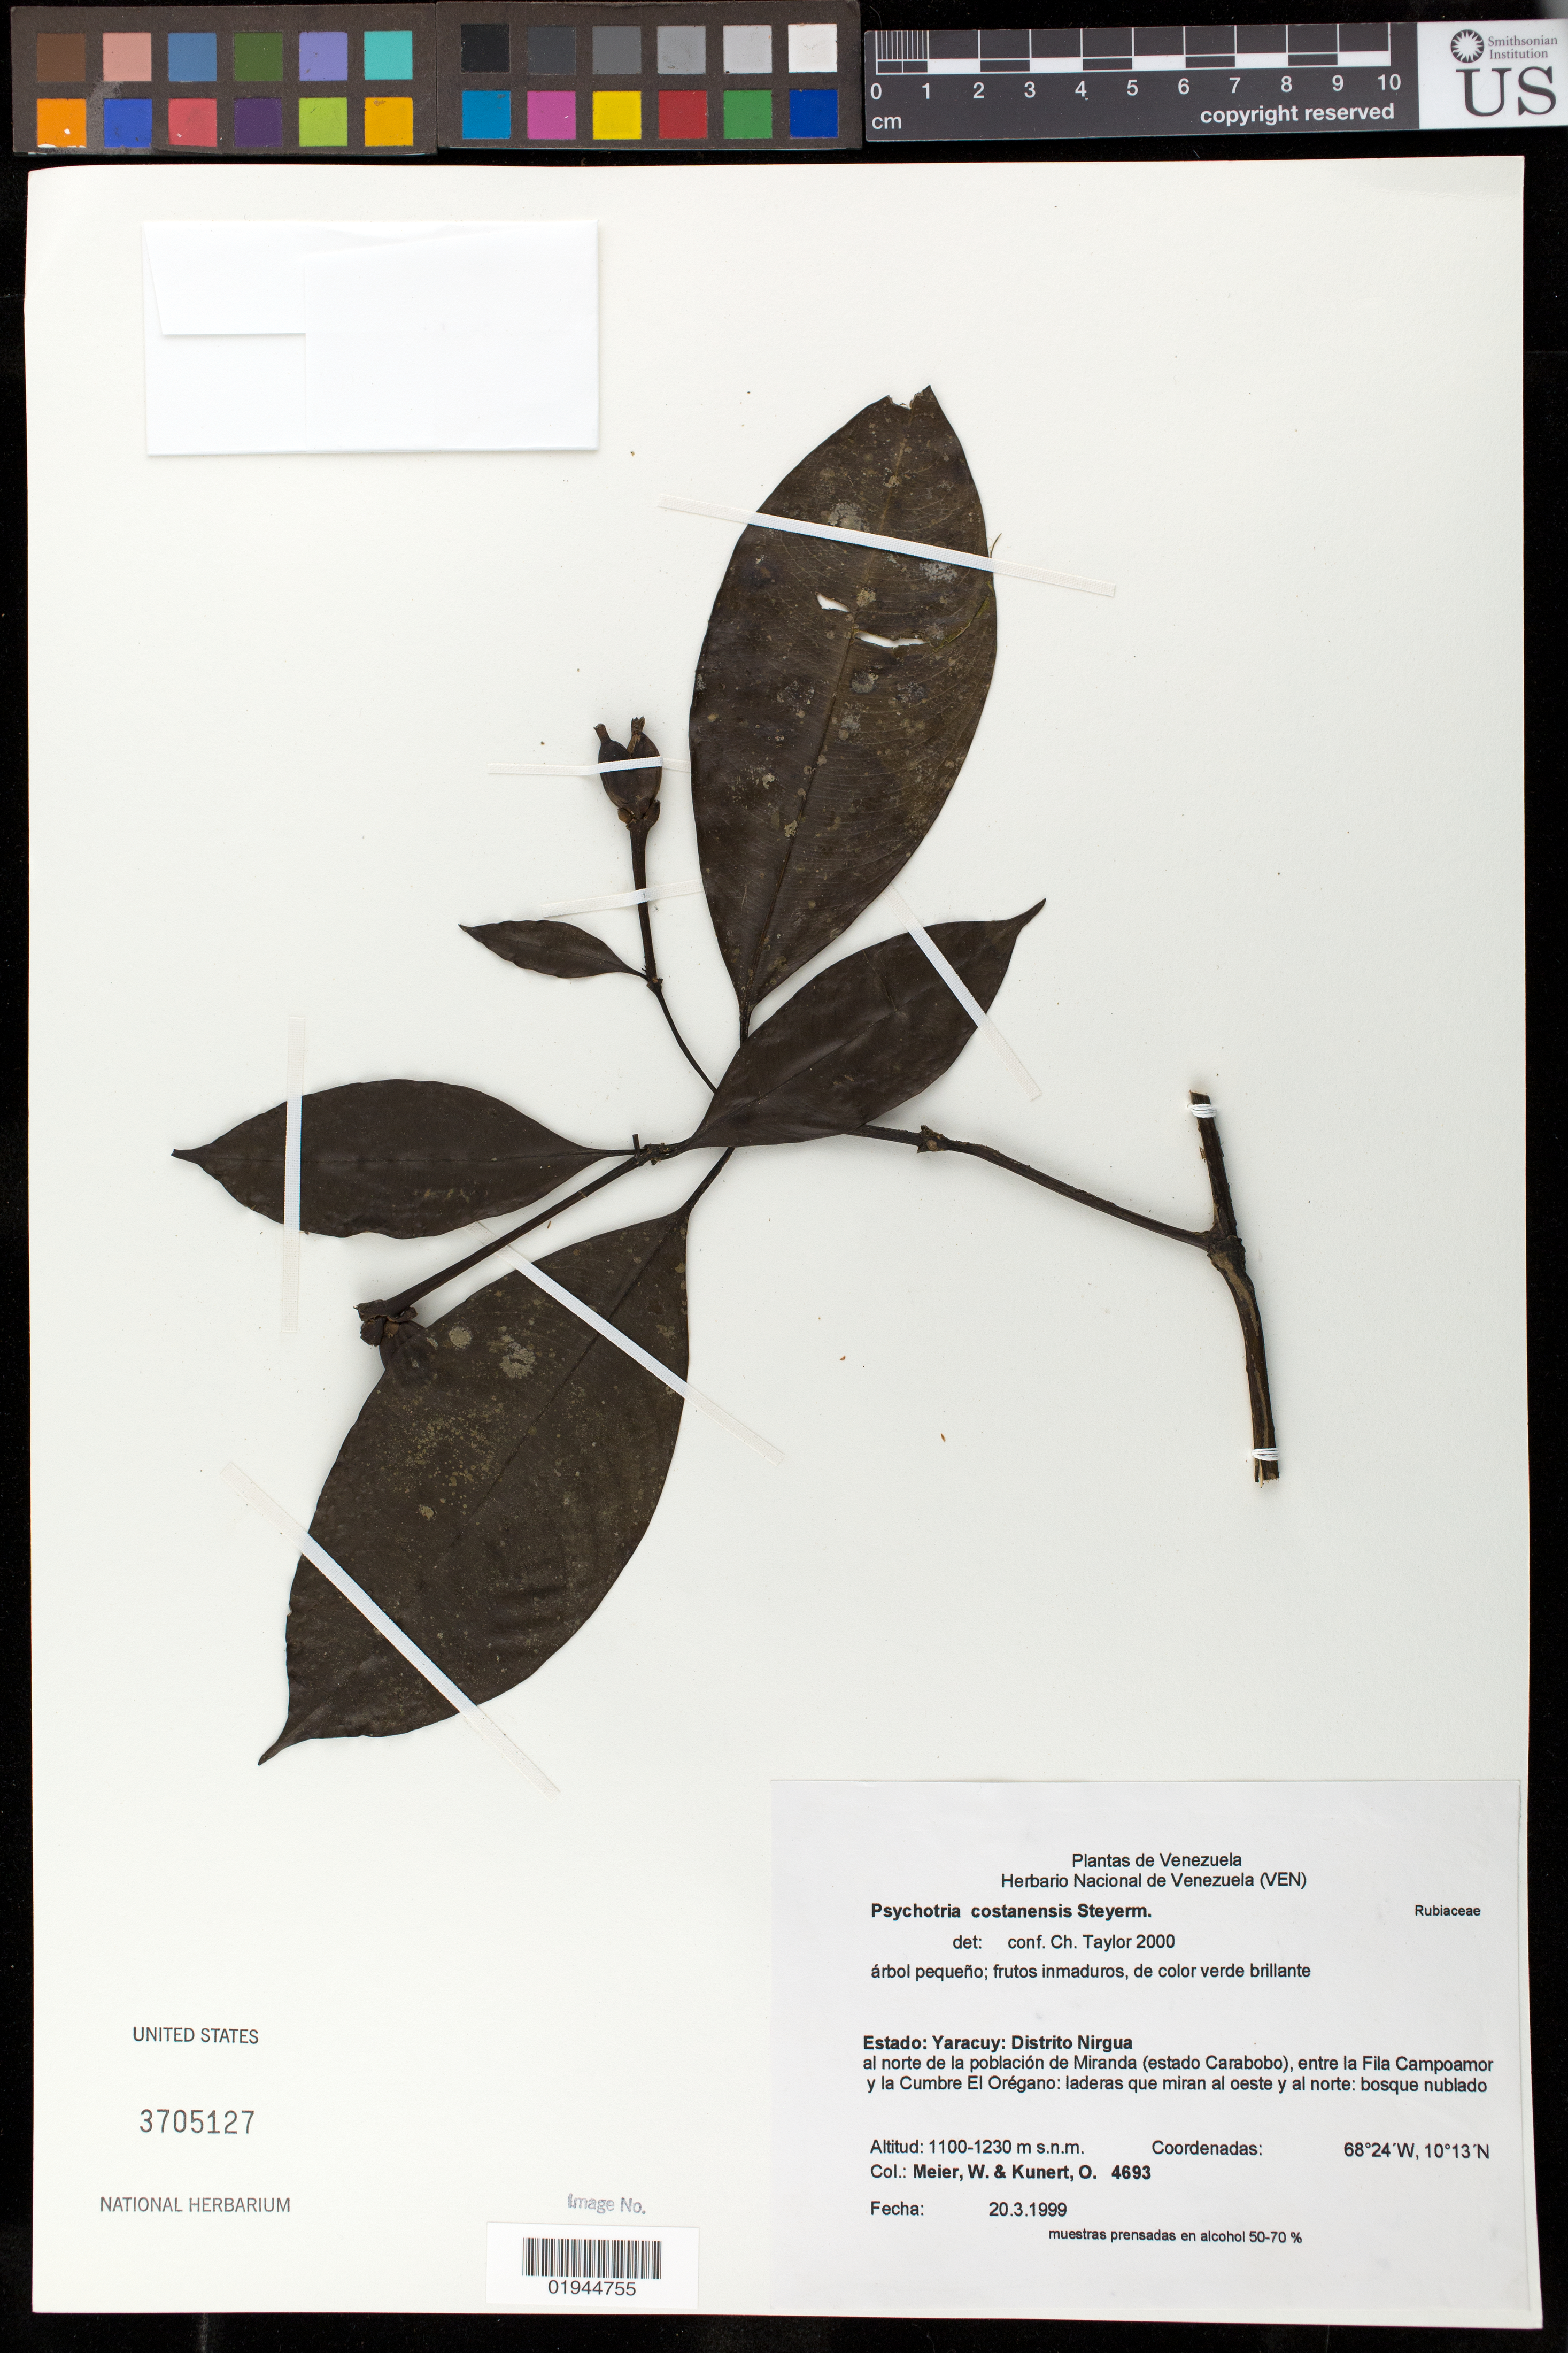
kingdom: Plantae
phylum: Tracheophyta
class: Magnoliopsida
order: Gentianales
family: Rubiaceae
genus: Psychotria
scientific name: Psychotria costanensis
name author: Steyerm.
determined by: Taylor, C.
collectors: W. Meier & O. Kunert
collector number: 4693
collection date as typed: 20 Mar 1999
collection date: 1999-03-20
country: Venezuela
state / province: Yaracuy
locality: Distrito Nirgua; al norte de la población de Miranda (estado Carabobo), entre la Fila Campoamor y la Cumbre El Orégano: laderas que miran al oeste y al norte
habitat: bosque nublado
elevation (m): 1100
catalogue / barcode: US 3705127